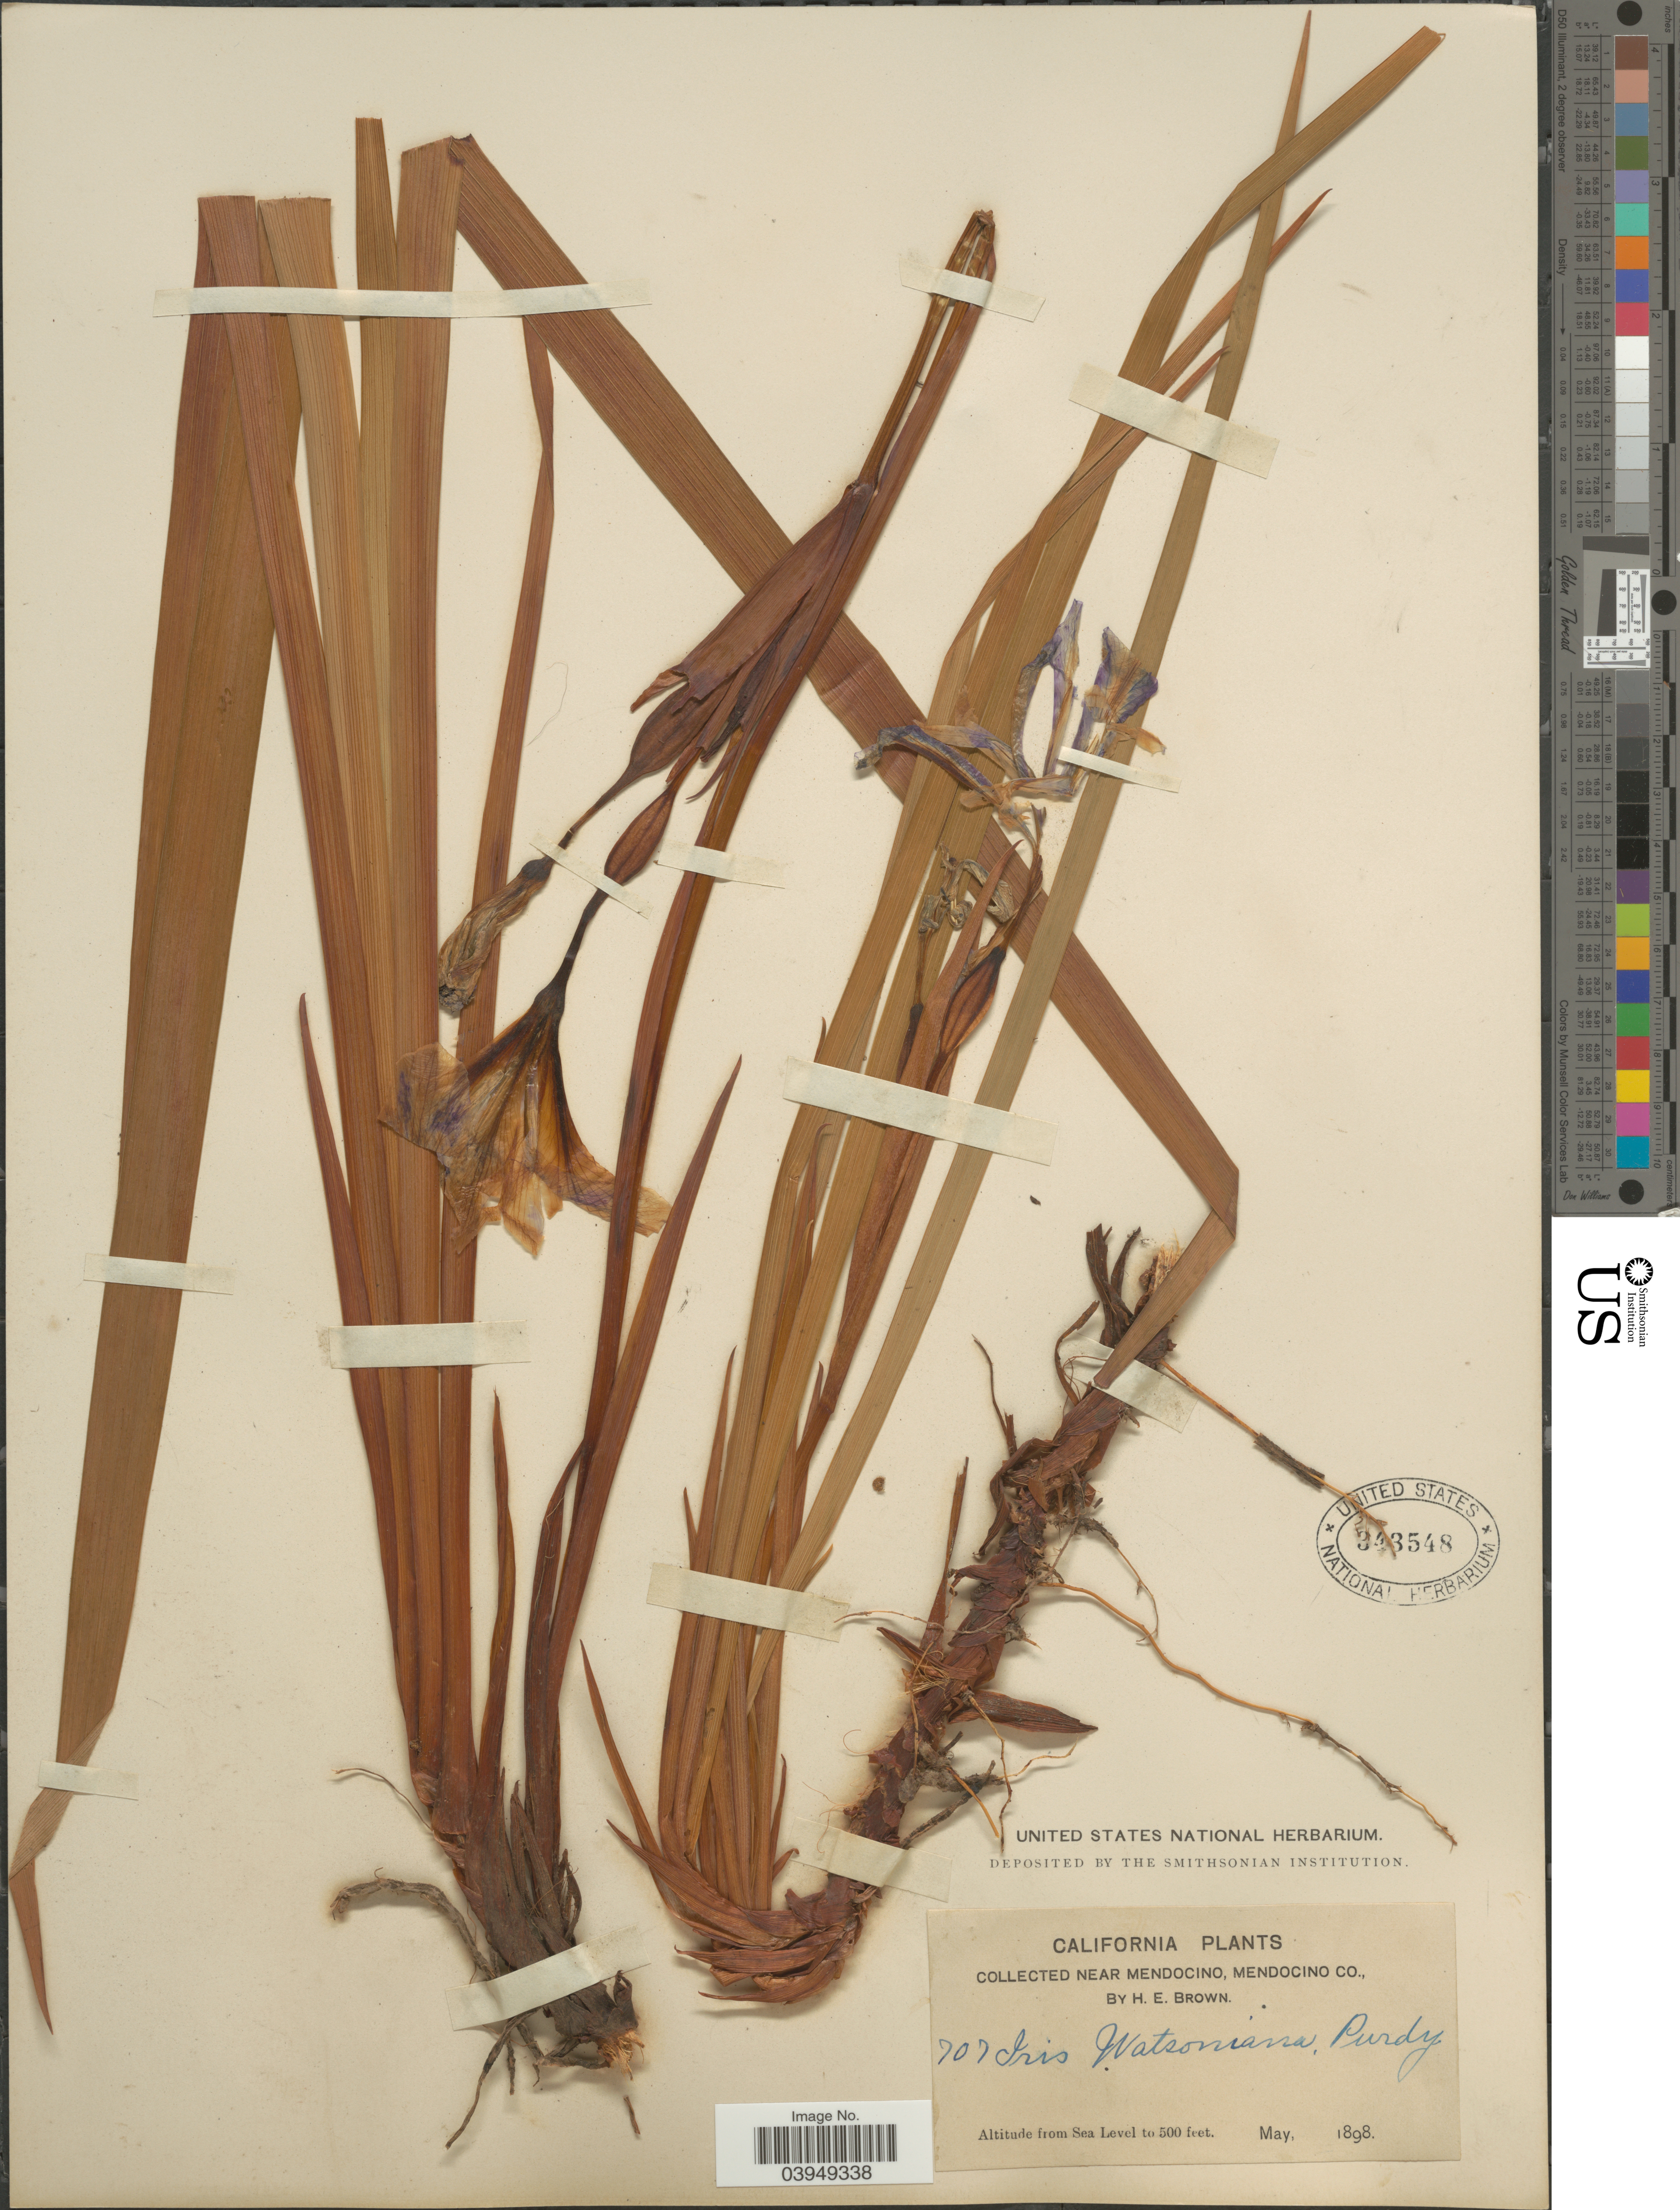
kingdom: Plantae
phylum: Tracheophyta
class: Liliopsida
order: Asparagales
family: Iridaceae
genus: Iris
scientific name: Iris watsoniana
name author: Purdy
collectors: H. E. Brown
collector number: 707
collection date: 1898-05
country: United States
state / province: California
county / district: Mendocino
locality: Near Mendocino, Mendocino Co.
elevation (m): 0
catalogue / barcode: US 343548